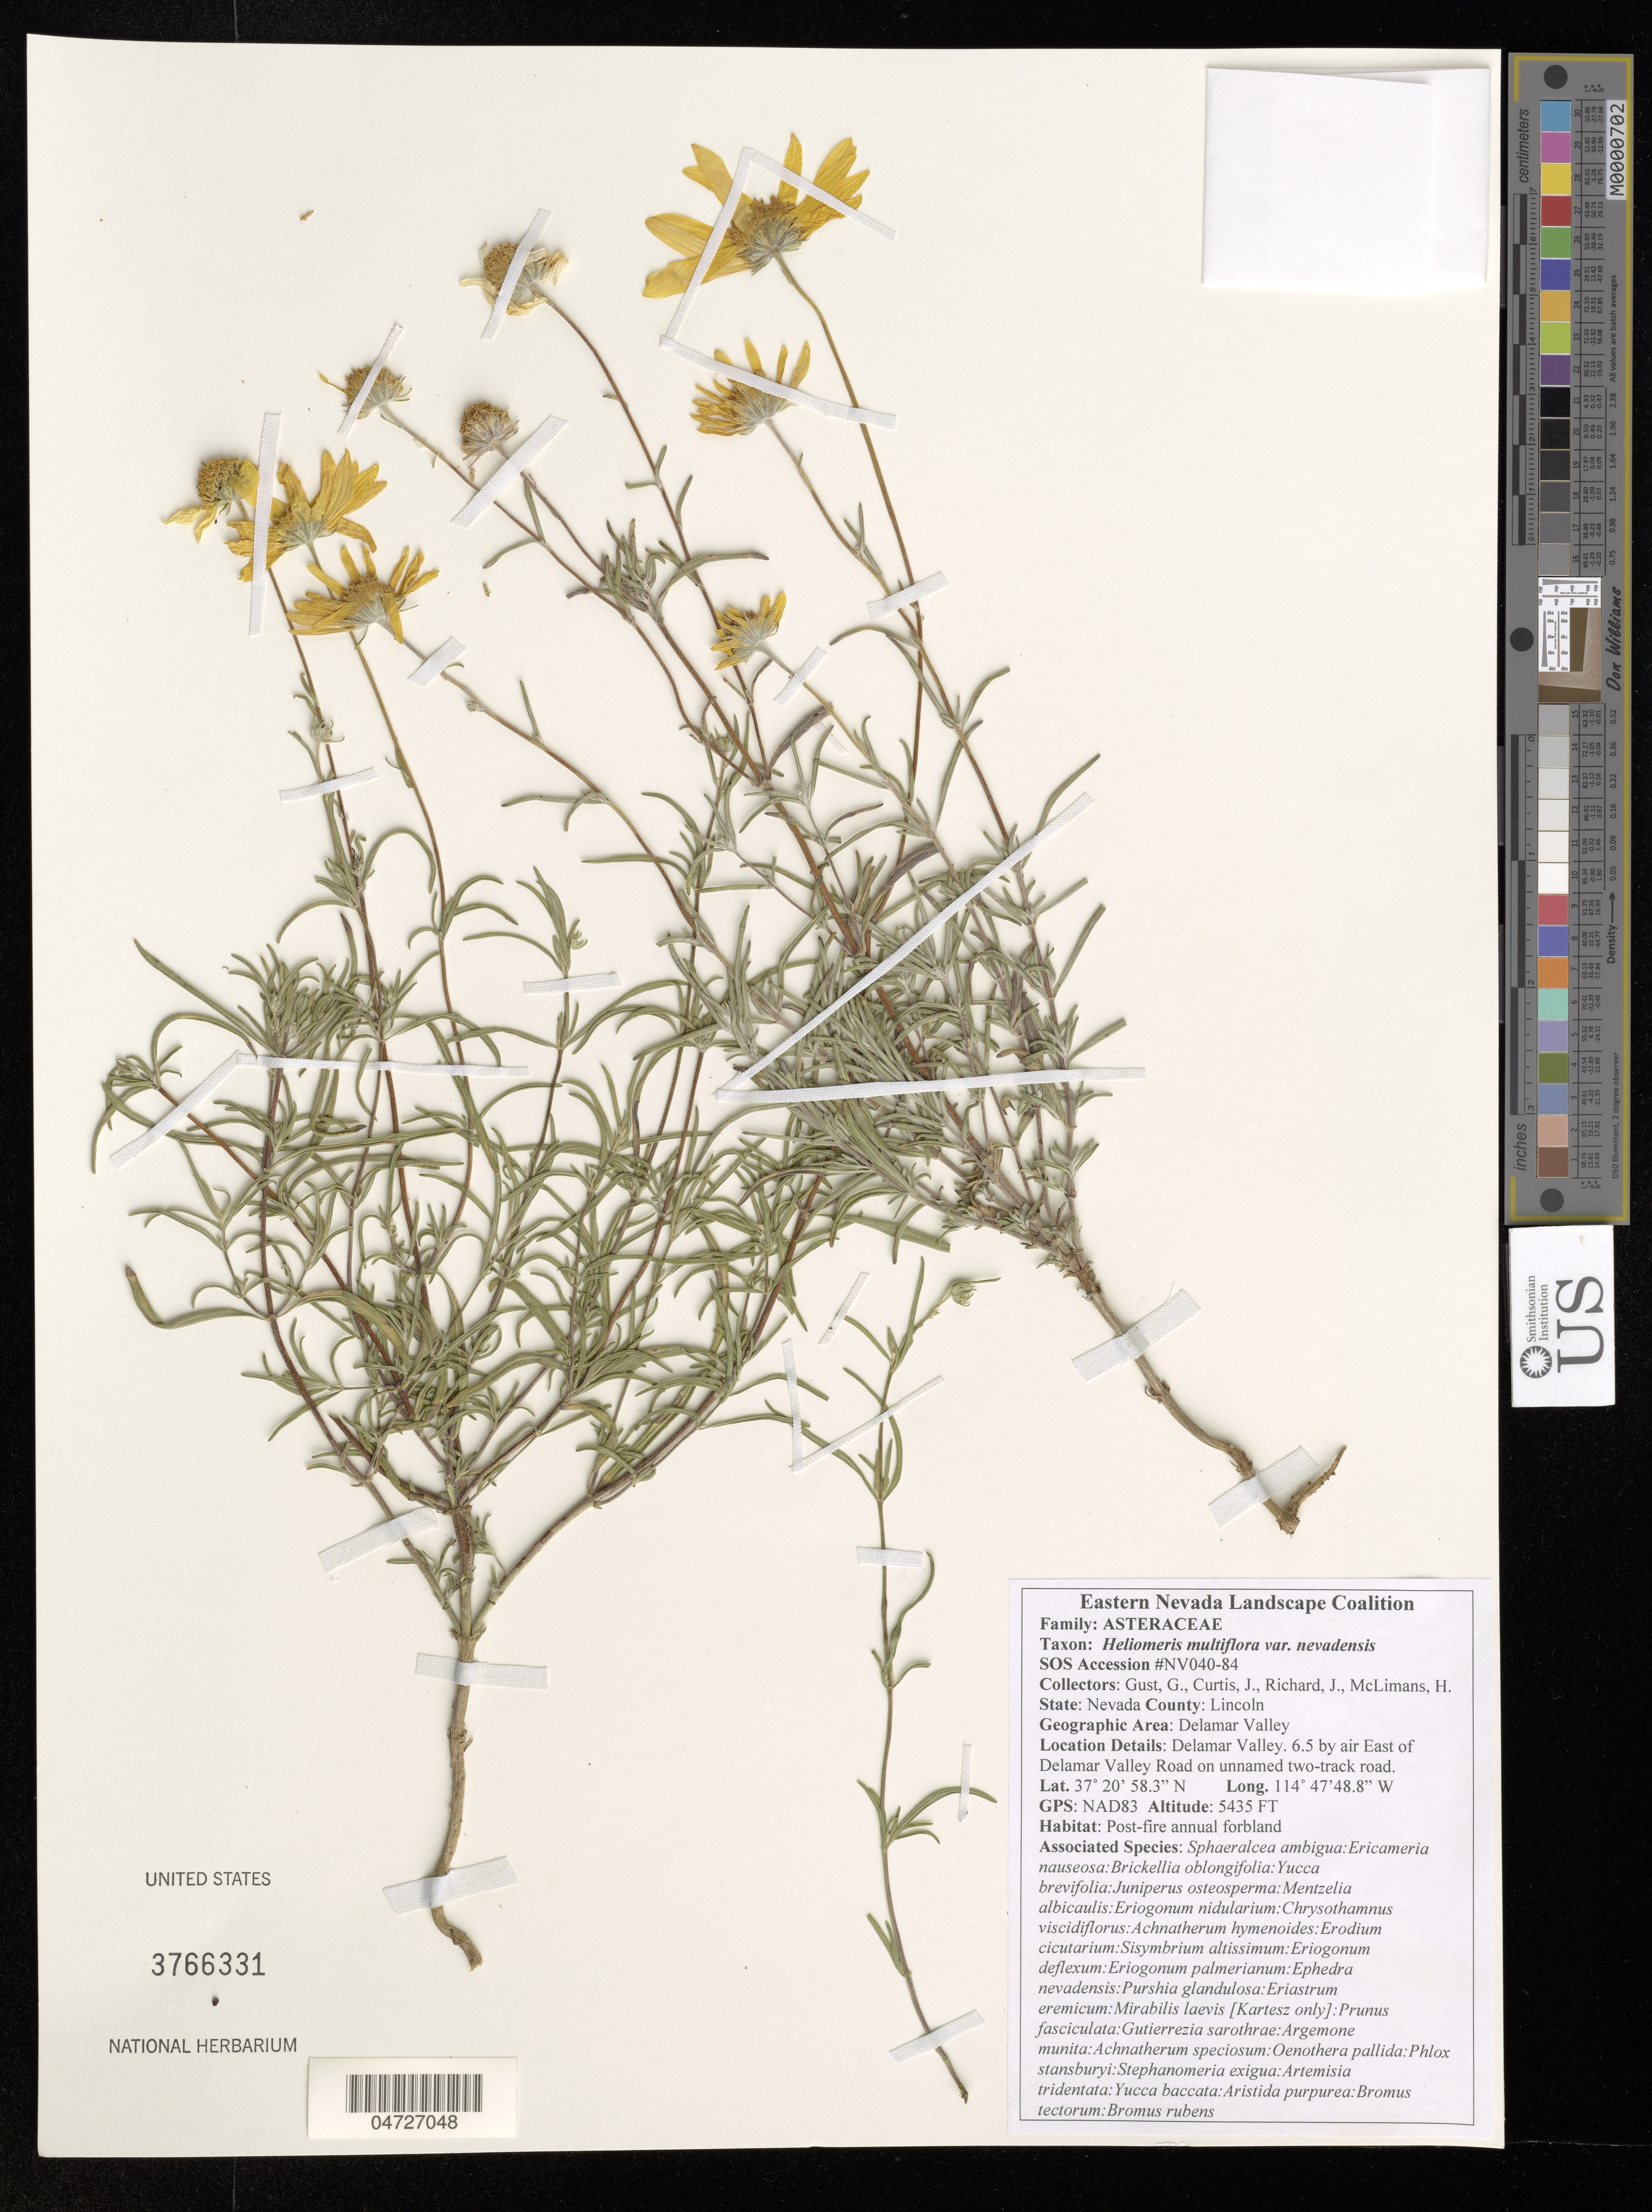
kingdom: Plantae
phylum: Tracheophyta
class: Magnoliopsida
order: Asterales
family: Asteraceae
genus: Heliomeris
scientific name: Heliomeris multiflora var. nevadensis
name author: (A. Nelson) Blake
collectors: G. Gust, J. Curtis, J. Richard & H. McLimans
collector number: NV040-84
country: United States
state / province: Nevada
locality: County: Lincoln. Delamar Valley. 6.5 by air East of Delamar Valley Road on unnamed two-track road.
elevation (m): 1657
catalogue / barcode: US 3766331